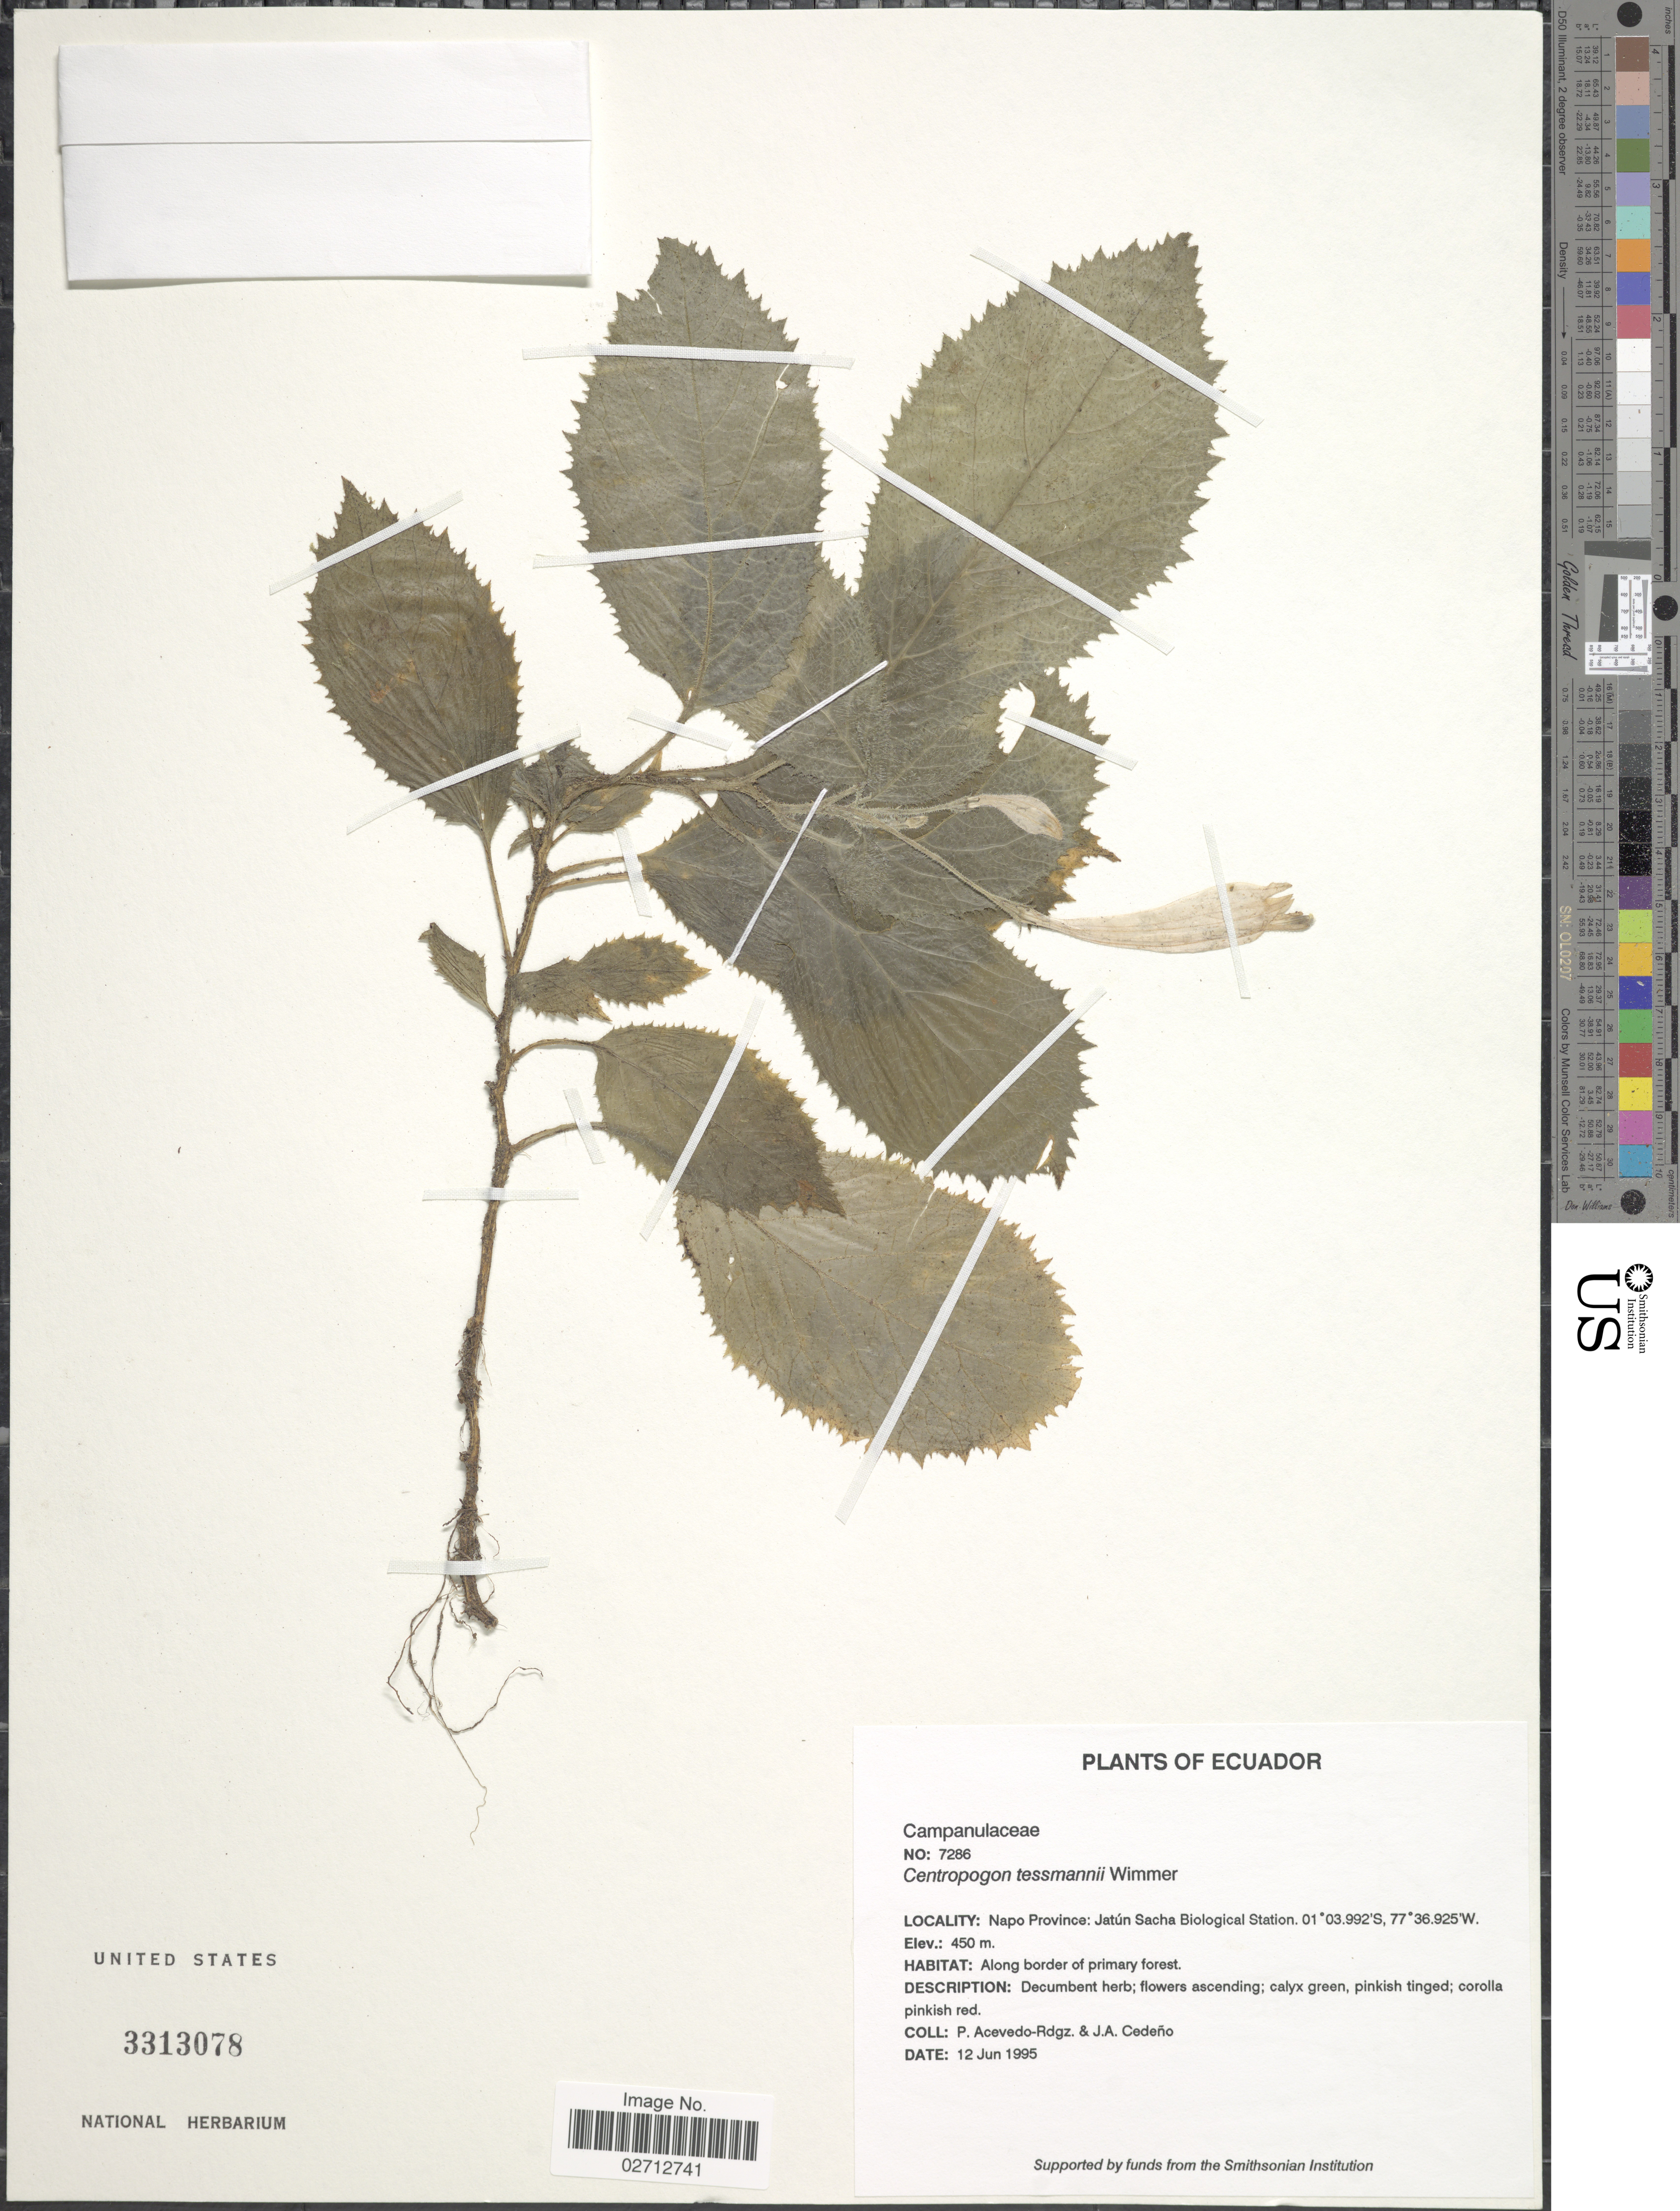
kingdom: Plantae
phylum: Tracheophyta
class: Magnoliopsida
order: Asterales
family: Campanulaceae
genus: Centropogon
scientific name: Centropogon tessmannii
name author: E. Wimm.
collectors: P. Acevedo-Rodr. & J. A. Cedeno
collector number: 7286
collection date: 1995-06-12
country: Ecuador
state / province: Napo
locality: Jatun Sacha Bioligical Station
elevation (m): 450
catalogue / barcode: US 3313078